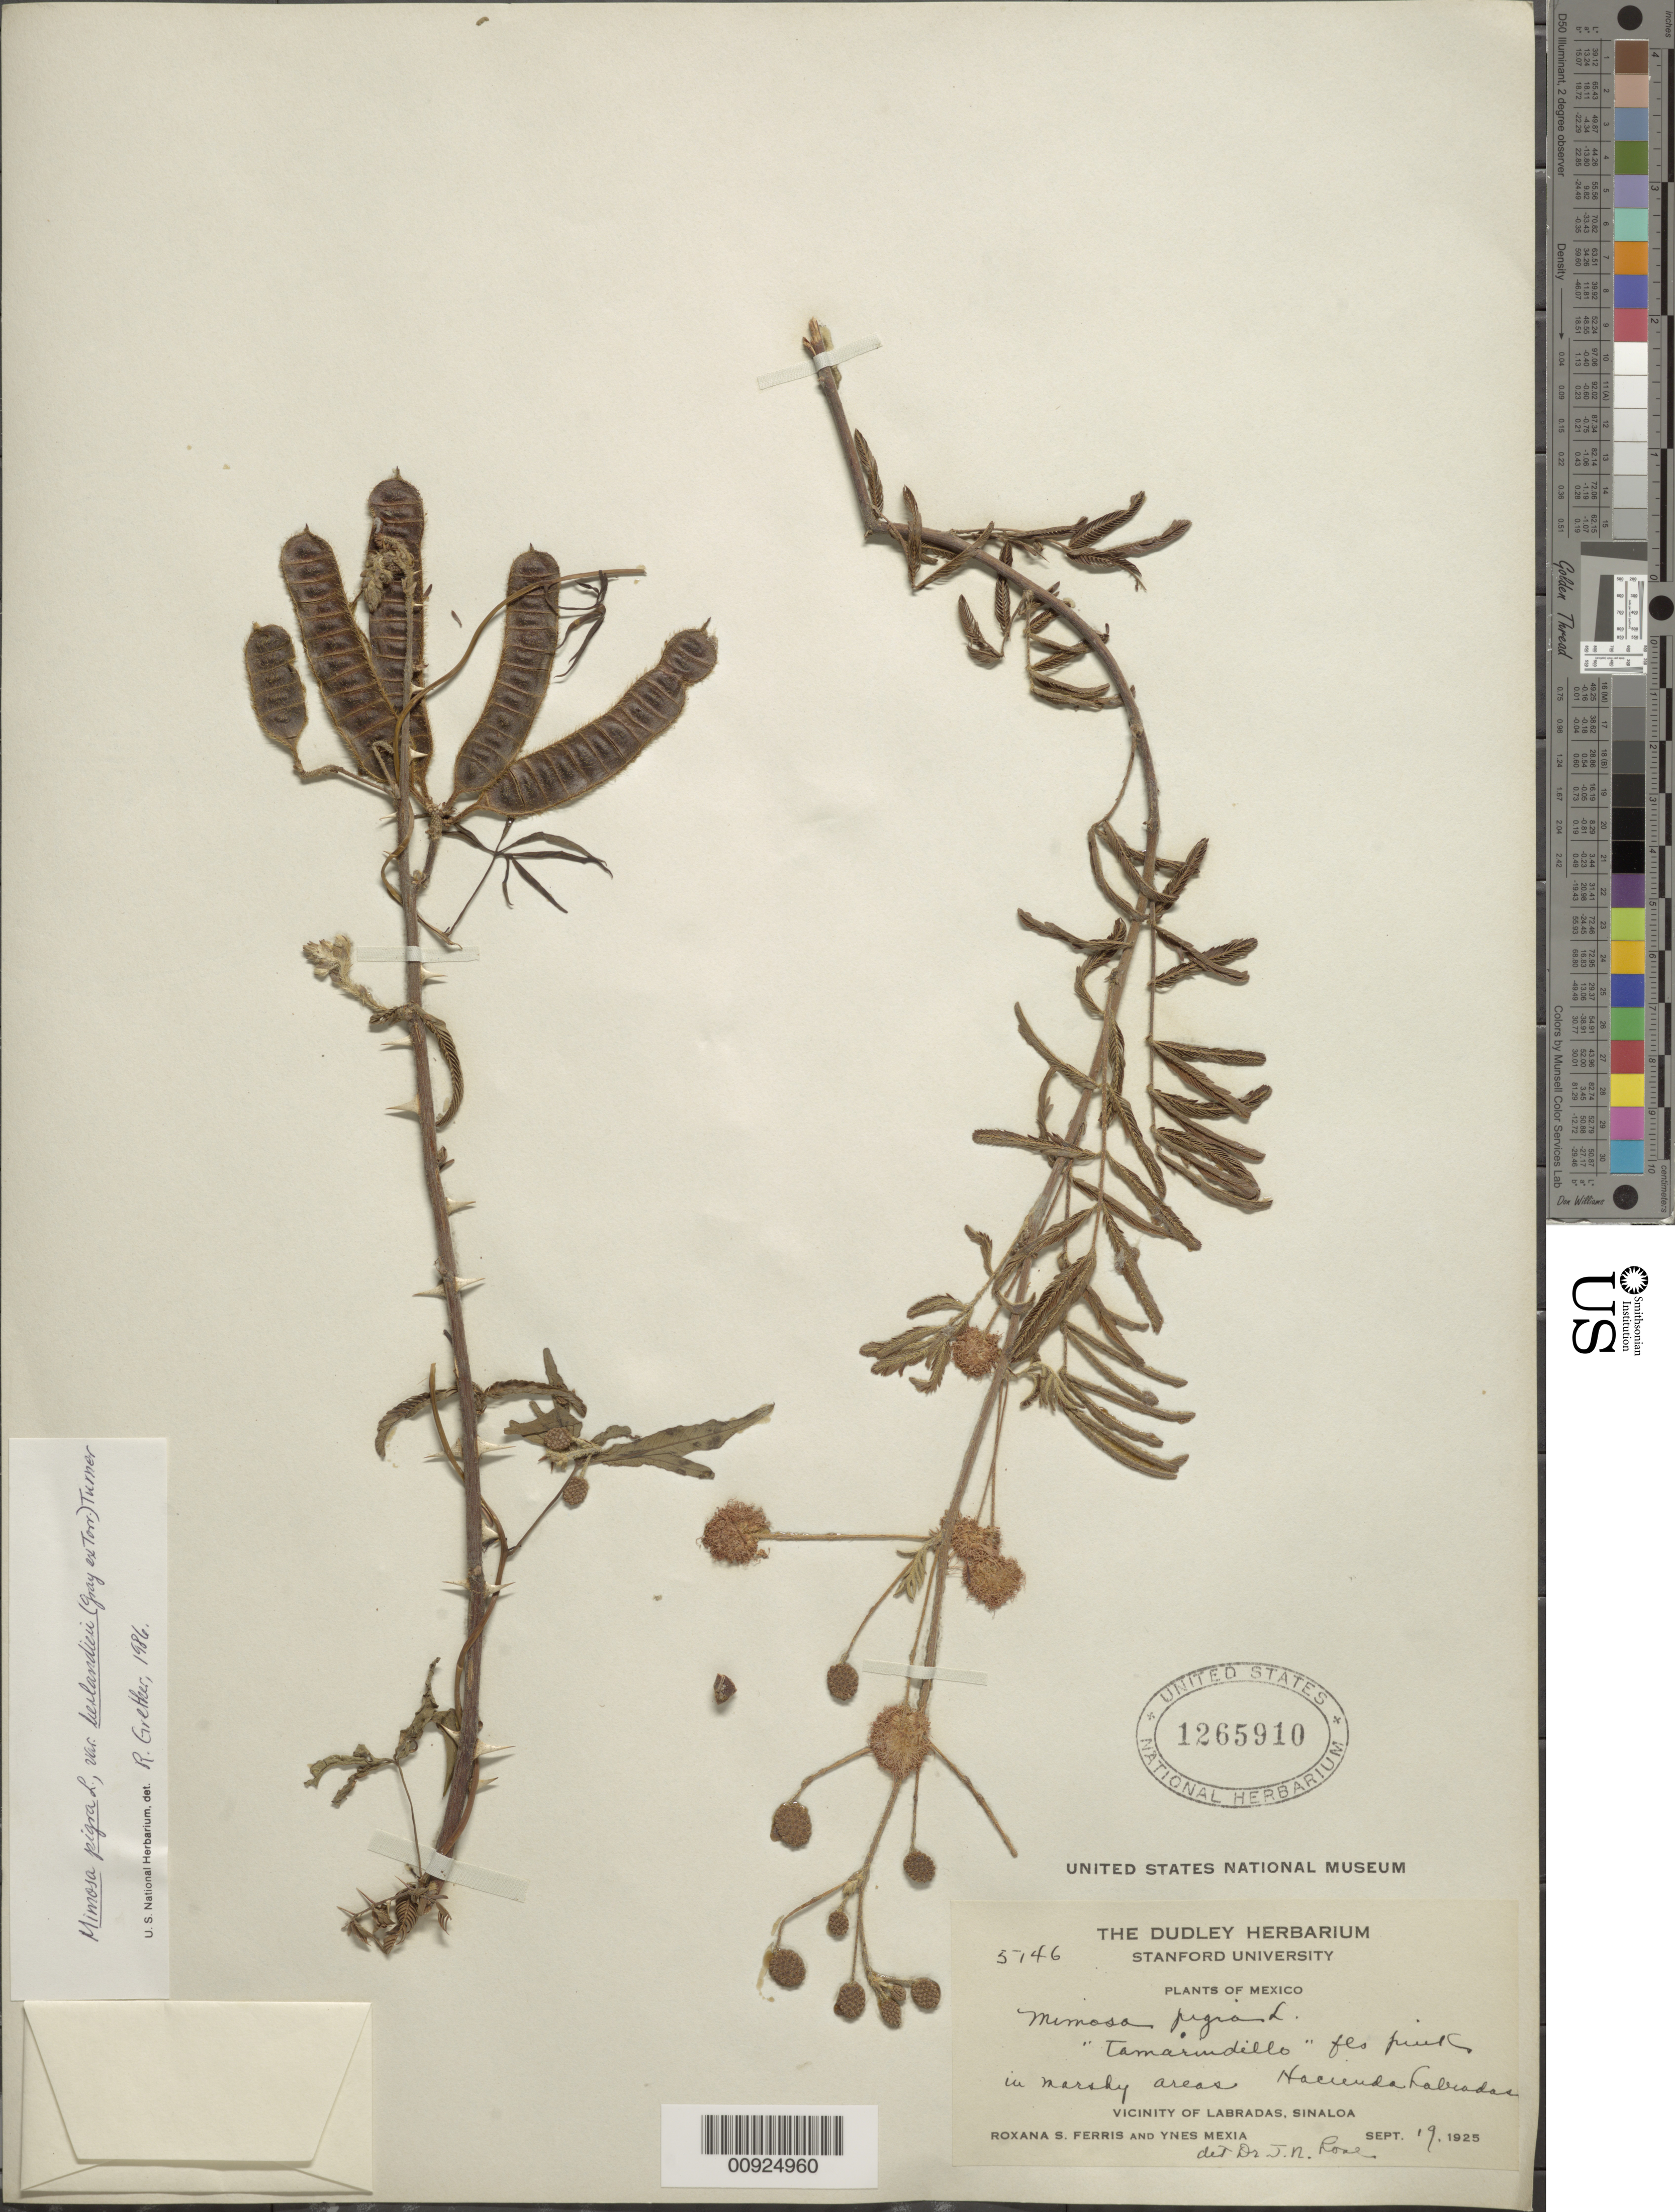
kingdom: Plantae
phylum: Tracheophyta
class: Magnoliopsida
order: Fabales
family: Fabaceae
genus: Mimosa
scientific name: Mimosa asperata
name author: L.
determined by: Strong, Mark T., (BOT), Smithsonian Institution - National Museum of Natural History (UNITED STATES)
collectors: R. S. Ferris & Y. Mexia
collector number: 5146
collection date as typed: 19 Sep 1925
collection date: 1925-09-19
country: Mexico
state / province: Sinaloa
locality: Hacienda Labradas. Vicinity of Labradas, Sinaloa.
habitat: In marshy areas.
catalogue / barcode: US 1265910